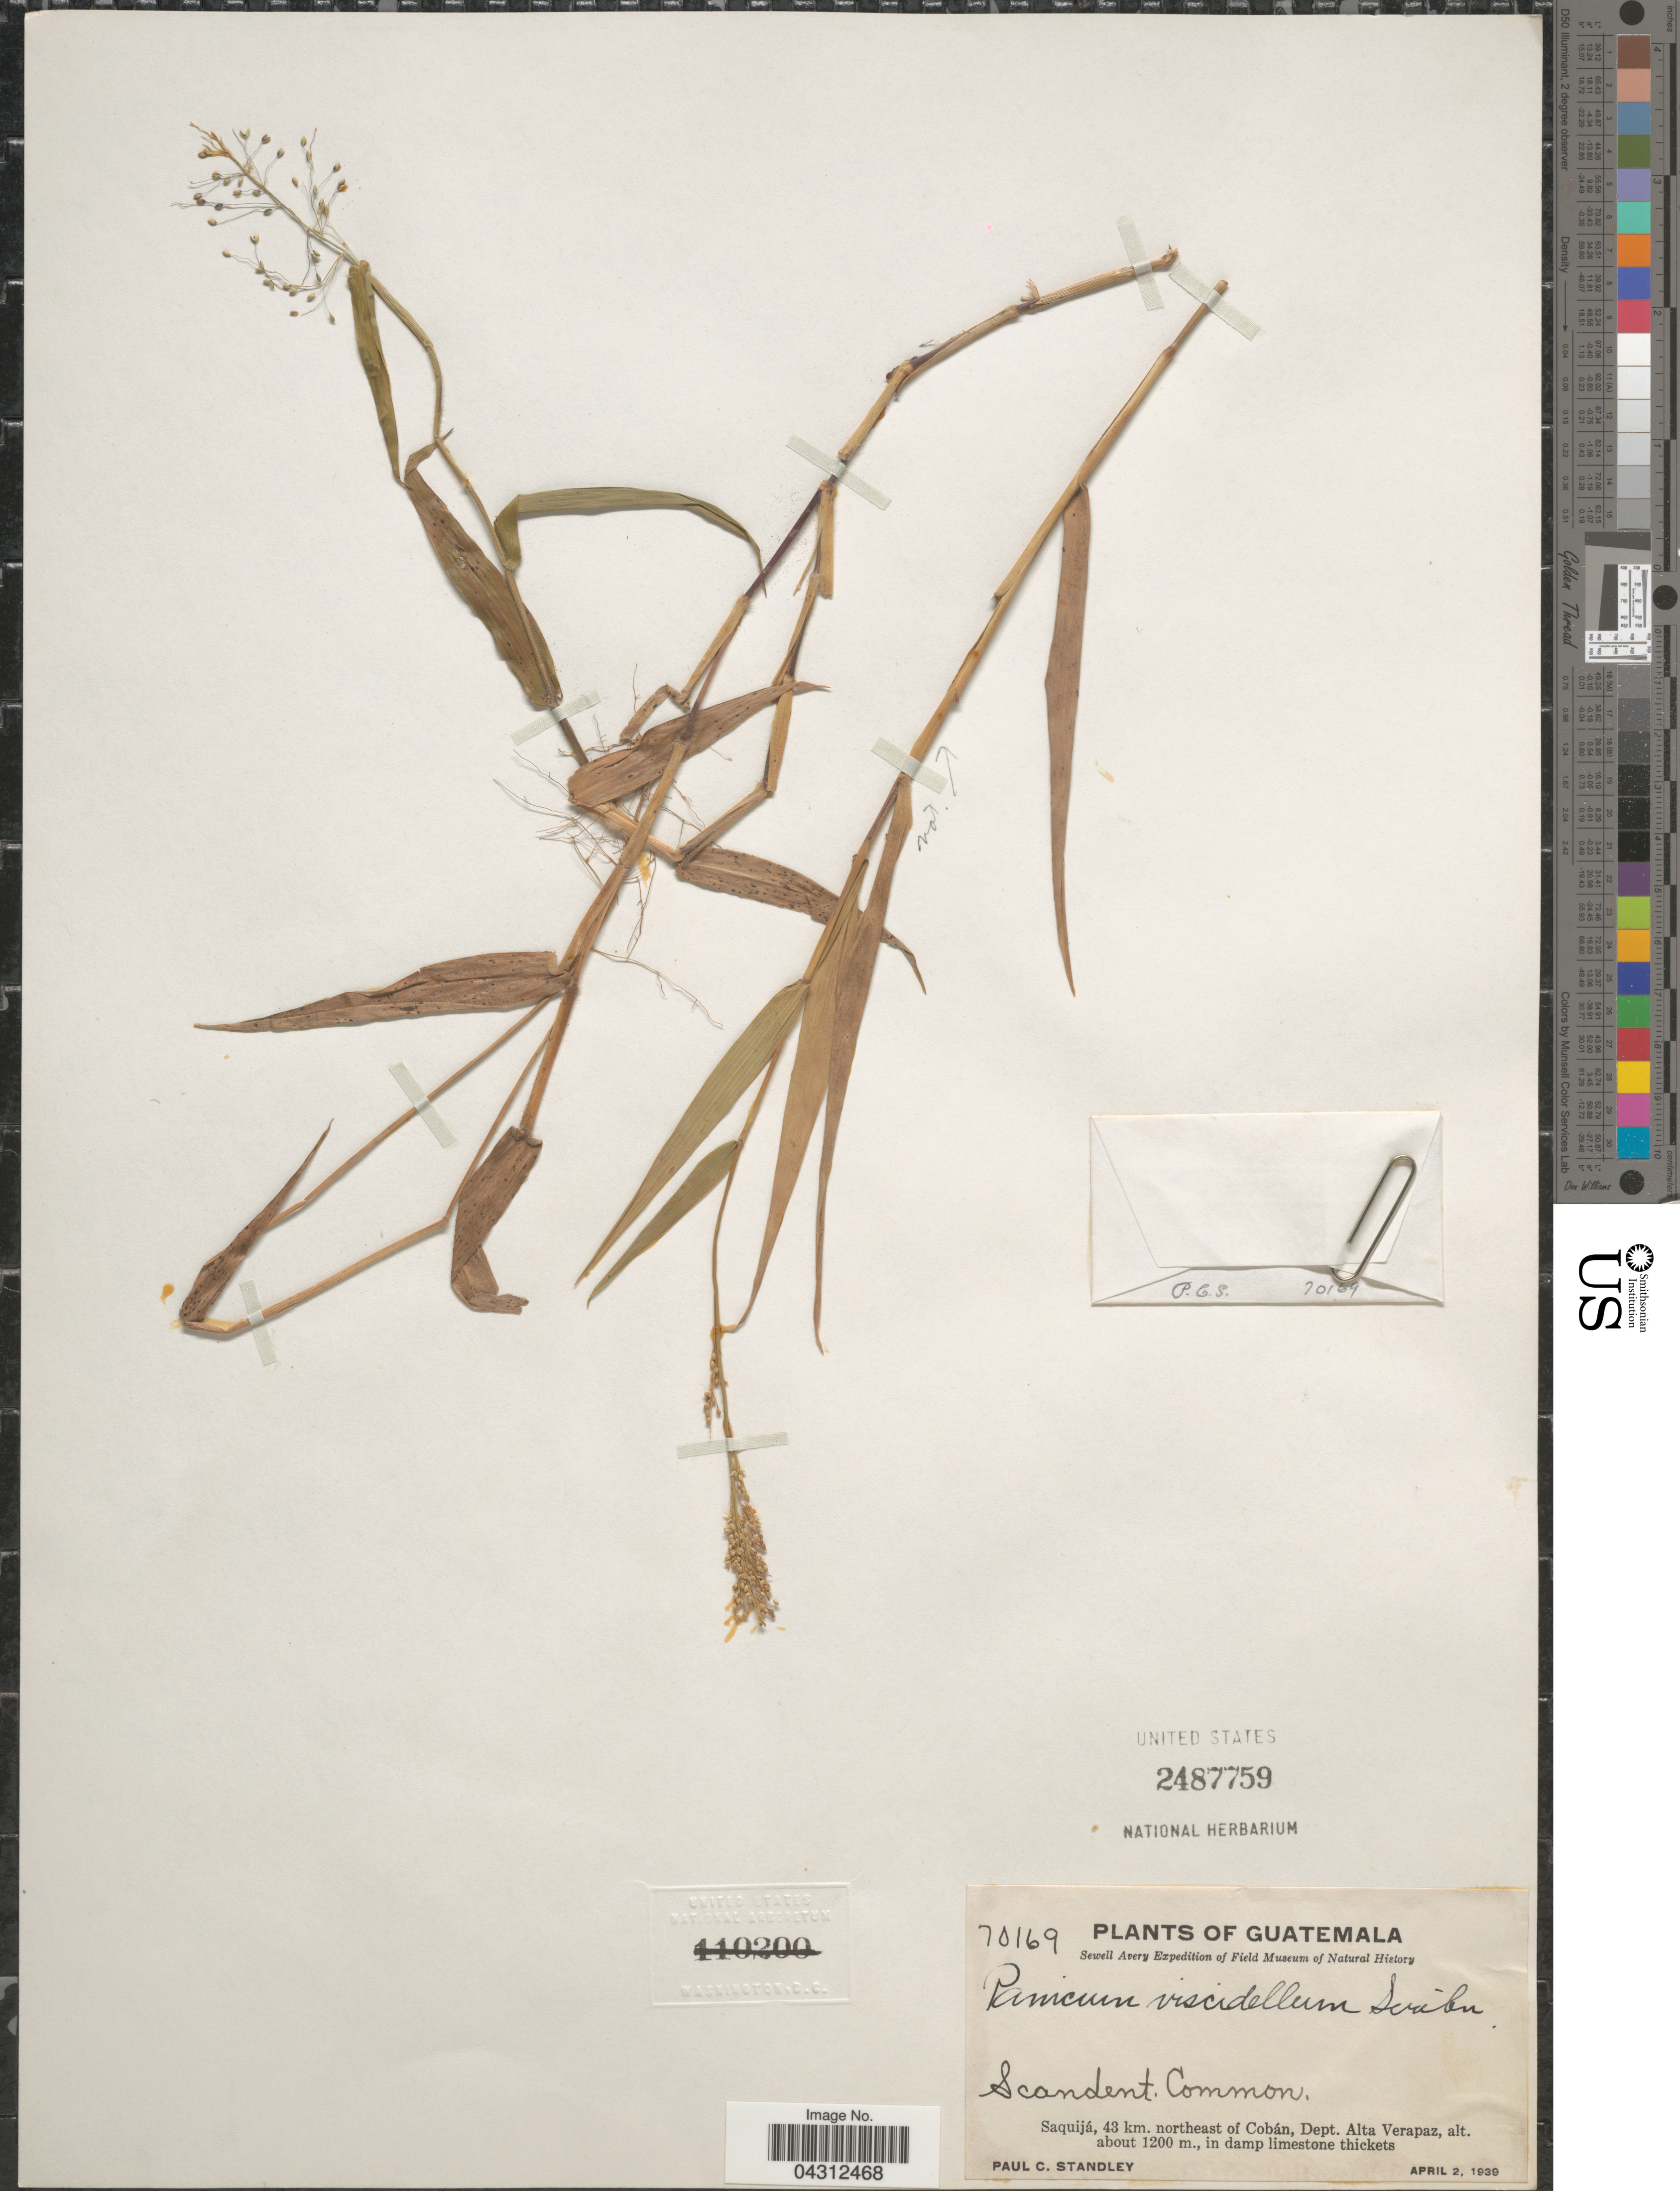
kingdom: Plantae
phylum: Tracheophyta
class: Liliopsida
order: Poales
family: Poaceae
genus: Dichanthelium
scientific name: Dichanthelium viscidellum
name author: (Scribn.) Gould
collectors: P. C. Standley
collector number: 70169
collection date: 1939-04-02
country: Guatemala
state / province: Alta Verapaz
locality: Sewell Avery Expedition. Saquijá, 43 km. northeast of Cobán, Dept. Alta Verapaz.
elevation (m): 1200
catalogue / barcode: US 2487759